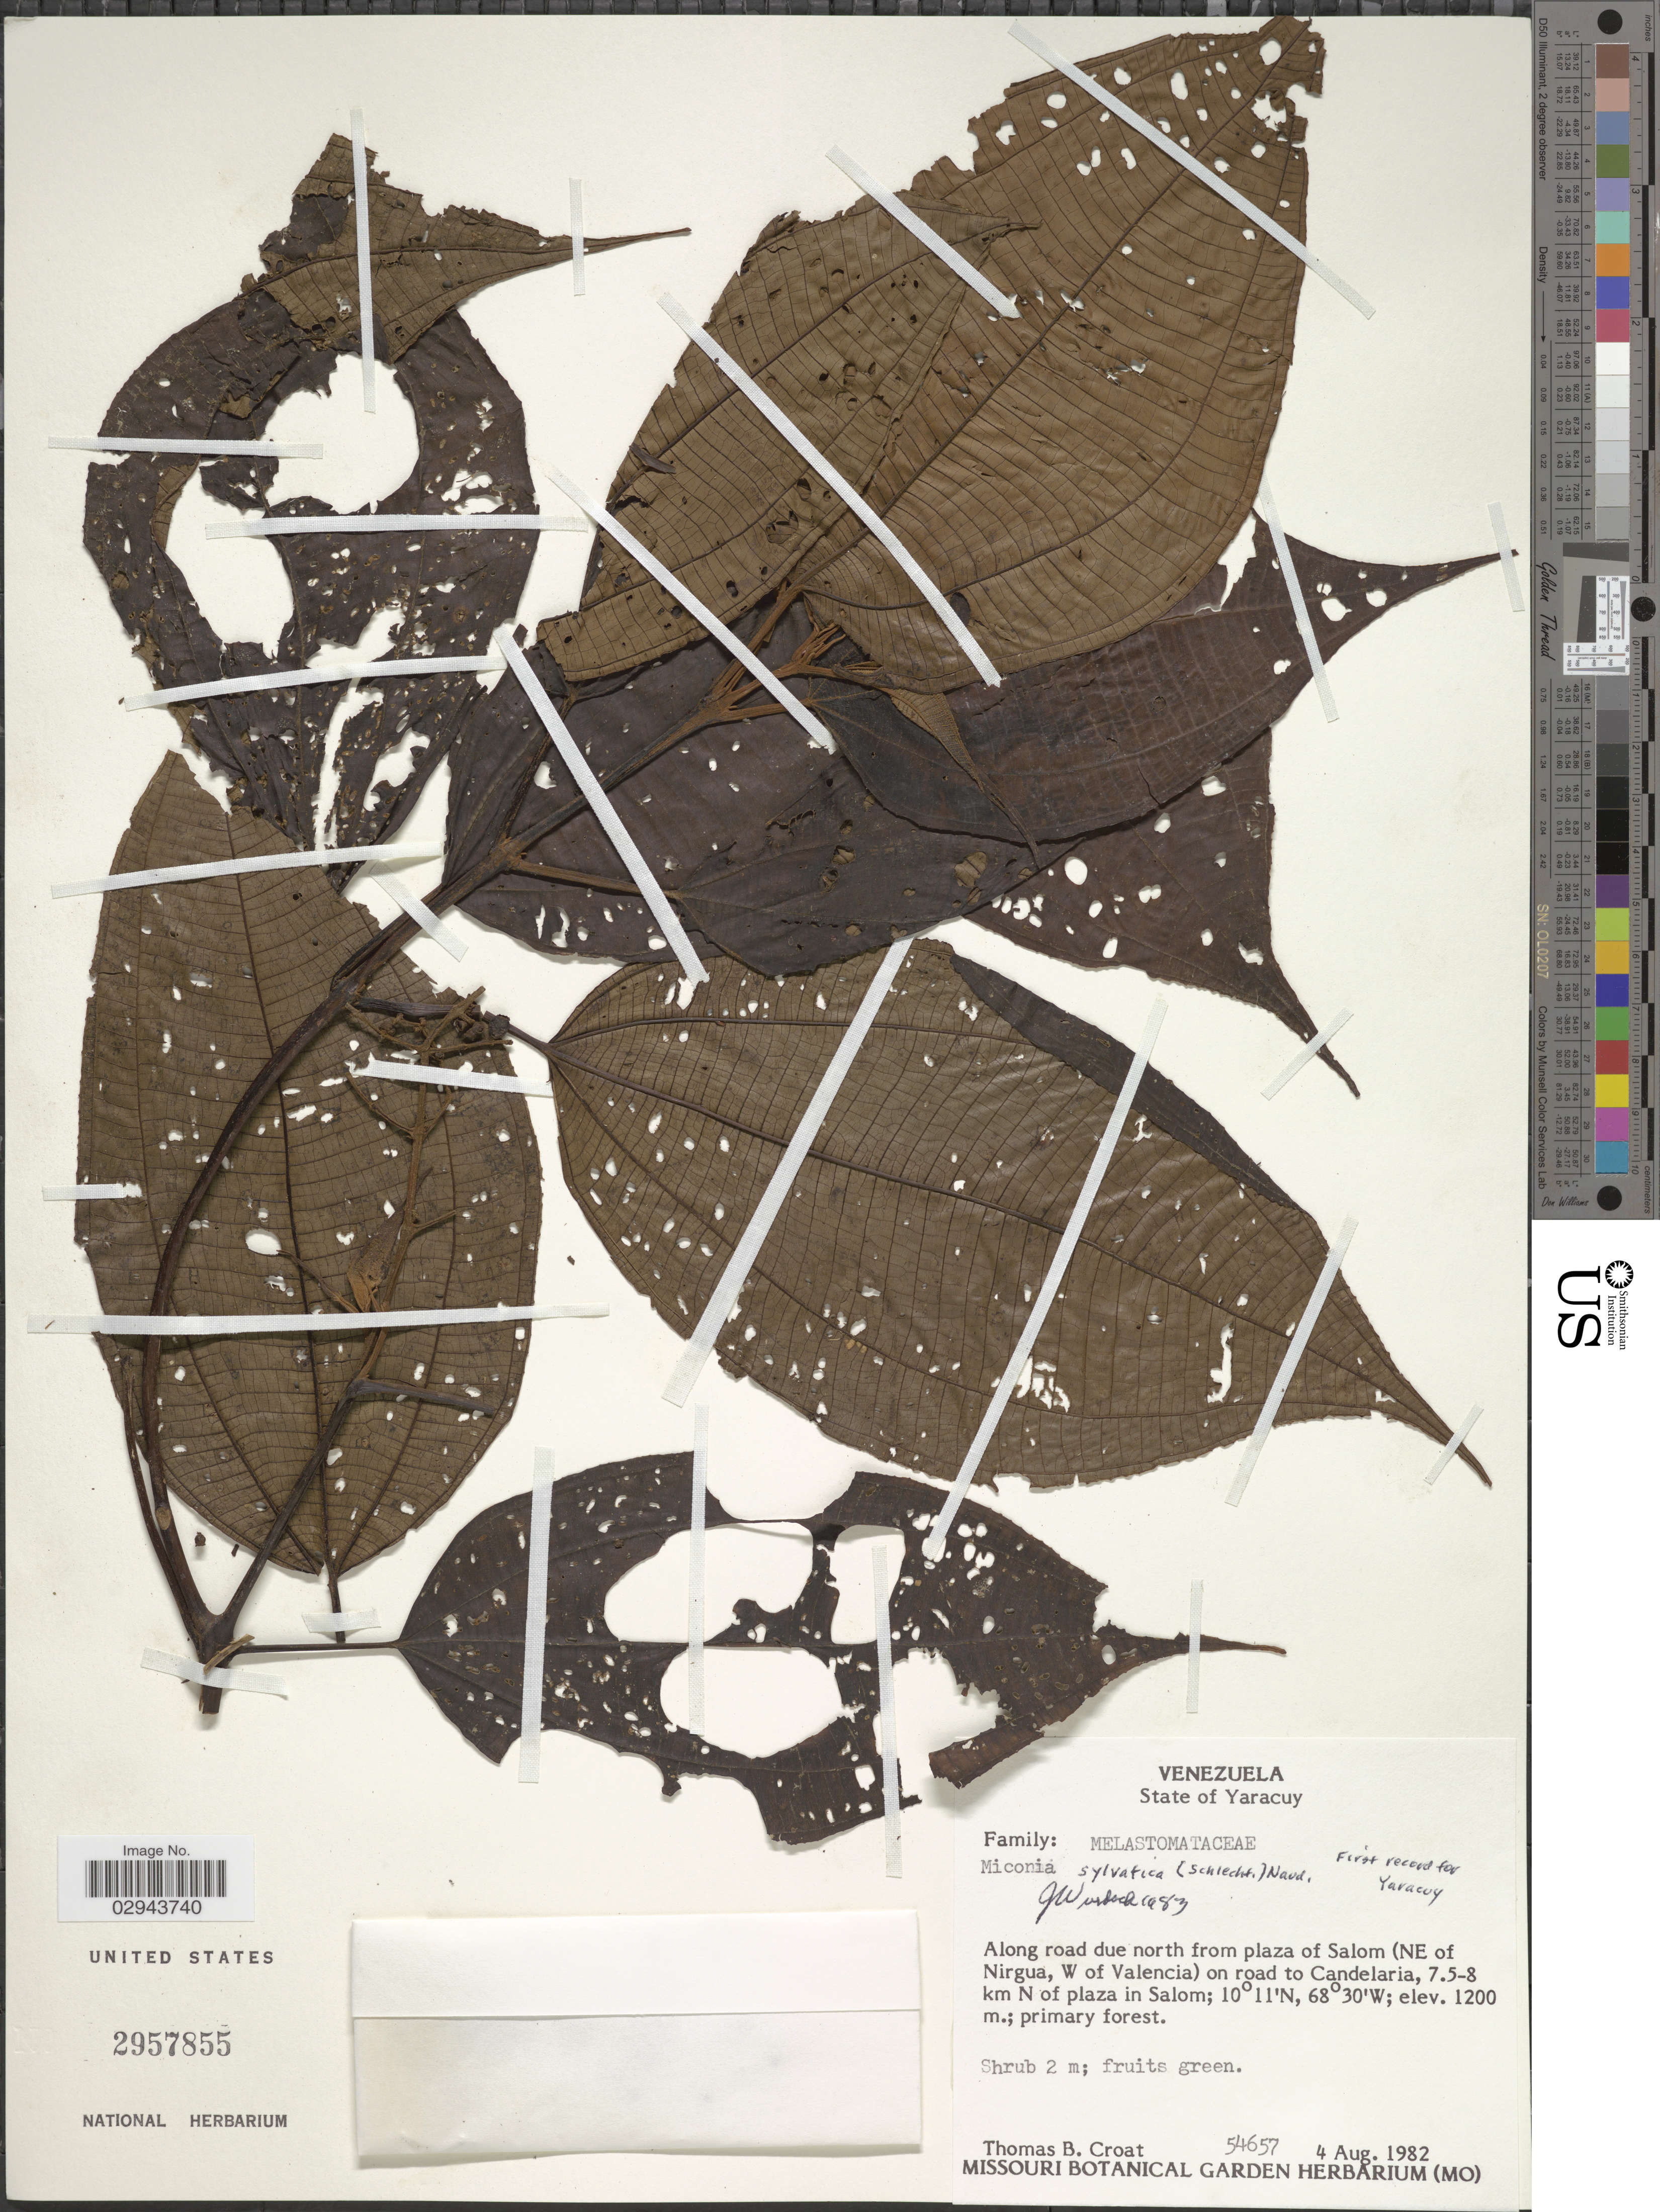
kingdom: Plantae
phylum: Tracheophyta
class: Magnoliopsida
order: Myrtales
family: Melastomataceae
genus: Miconia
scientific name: Miconia sylvatica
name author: (Schltdl.) Naudin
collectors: T. B. Croat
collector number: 54657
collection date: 1982-08-04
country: Venezuela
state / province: Yaracuy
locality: Along road due north from plaza of Salom (NE of Nirgua, W of Valencia) on road to Candelaria, 7.5-8 km N of plaza in Salom.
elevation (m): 1200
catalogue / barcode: US 2957855